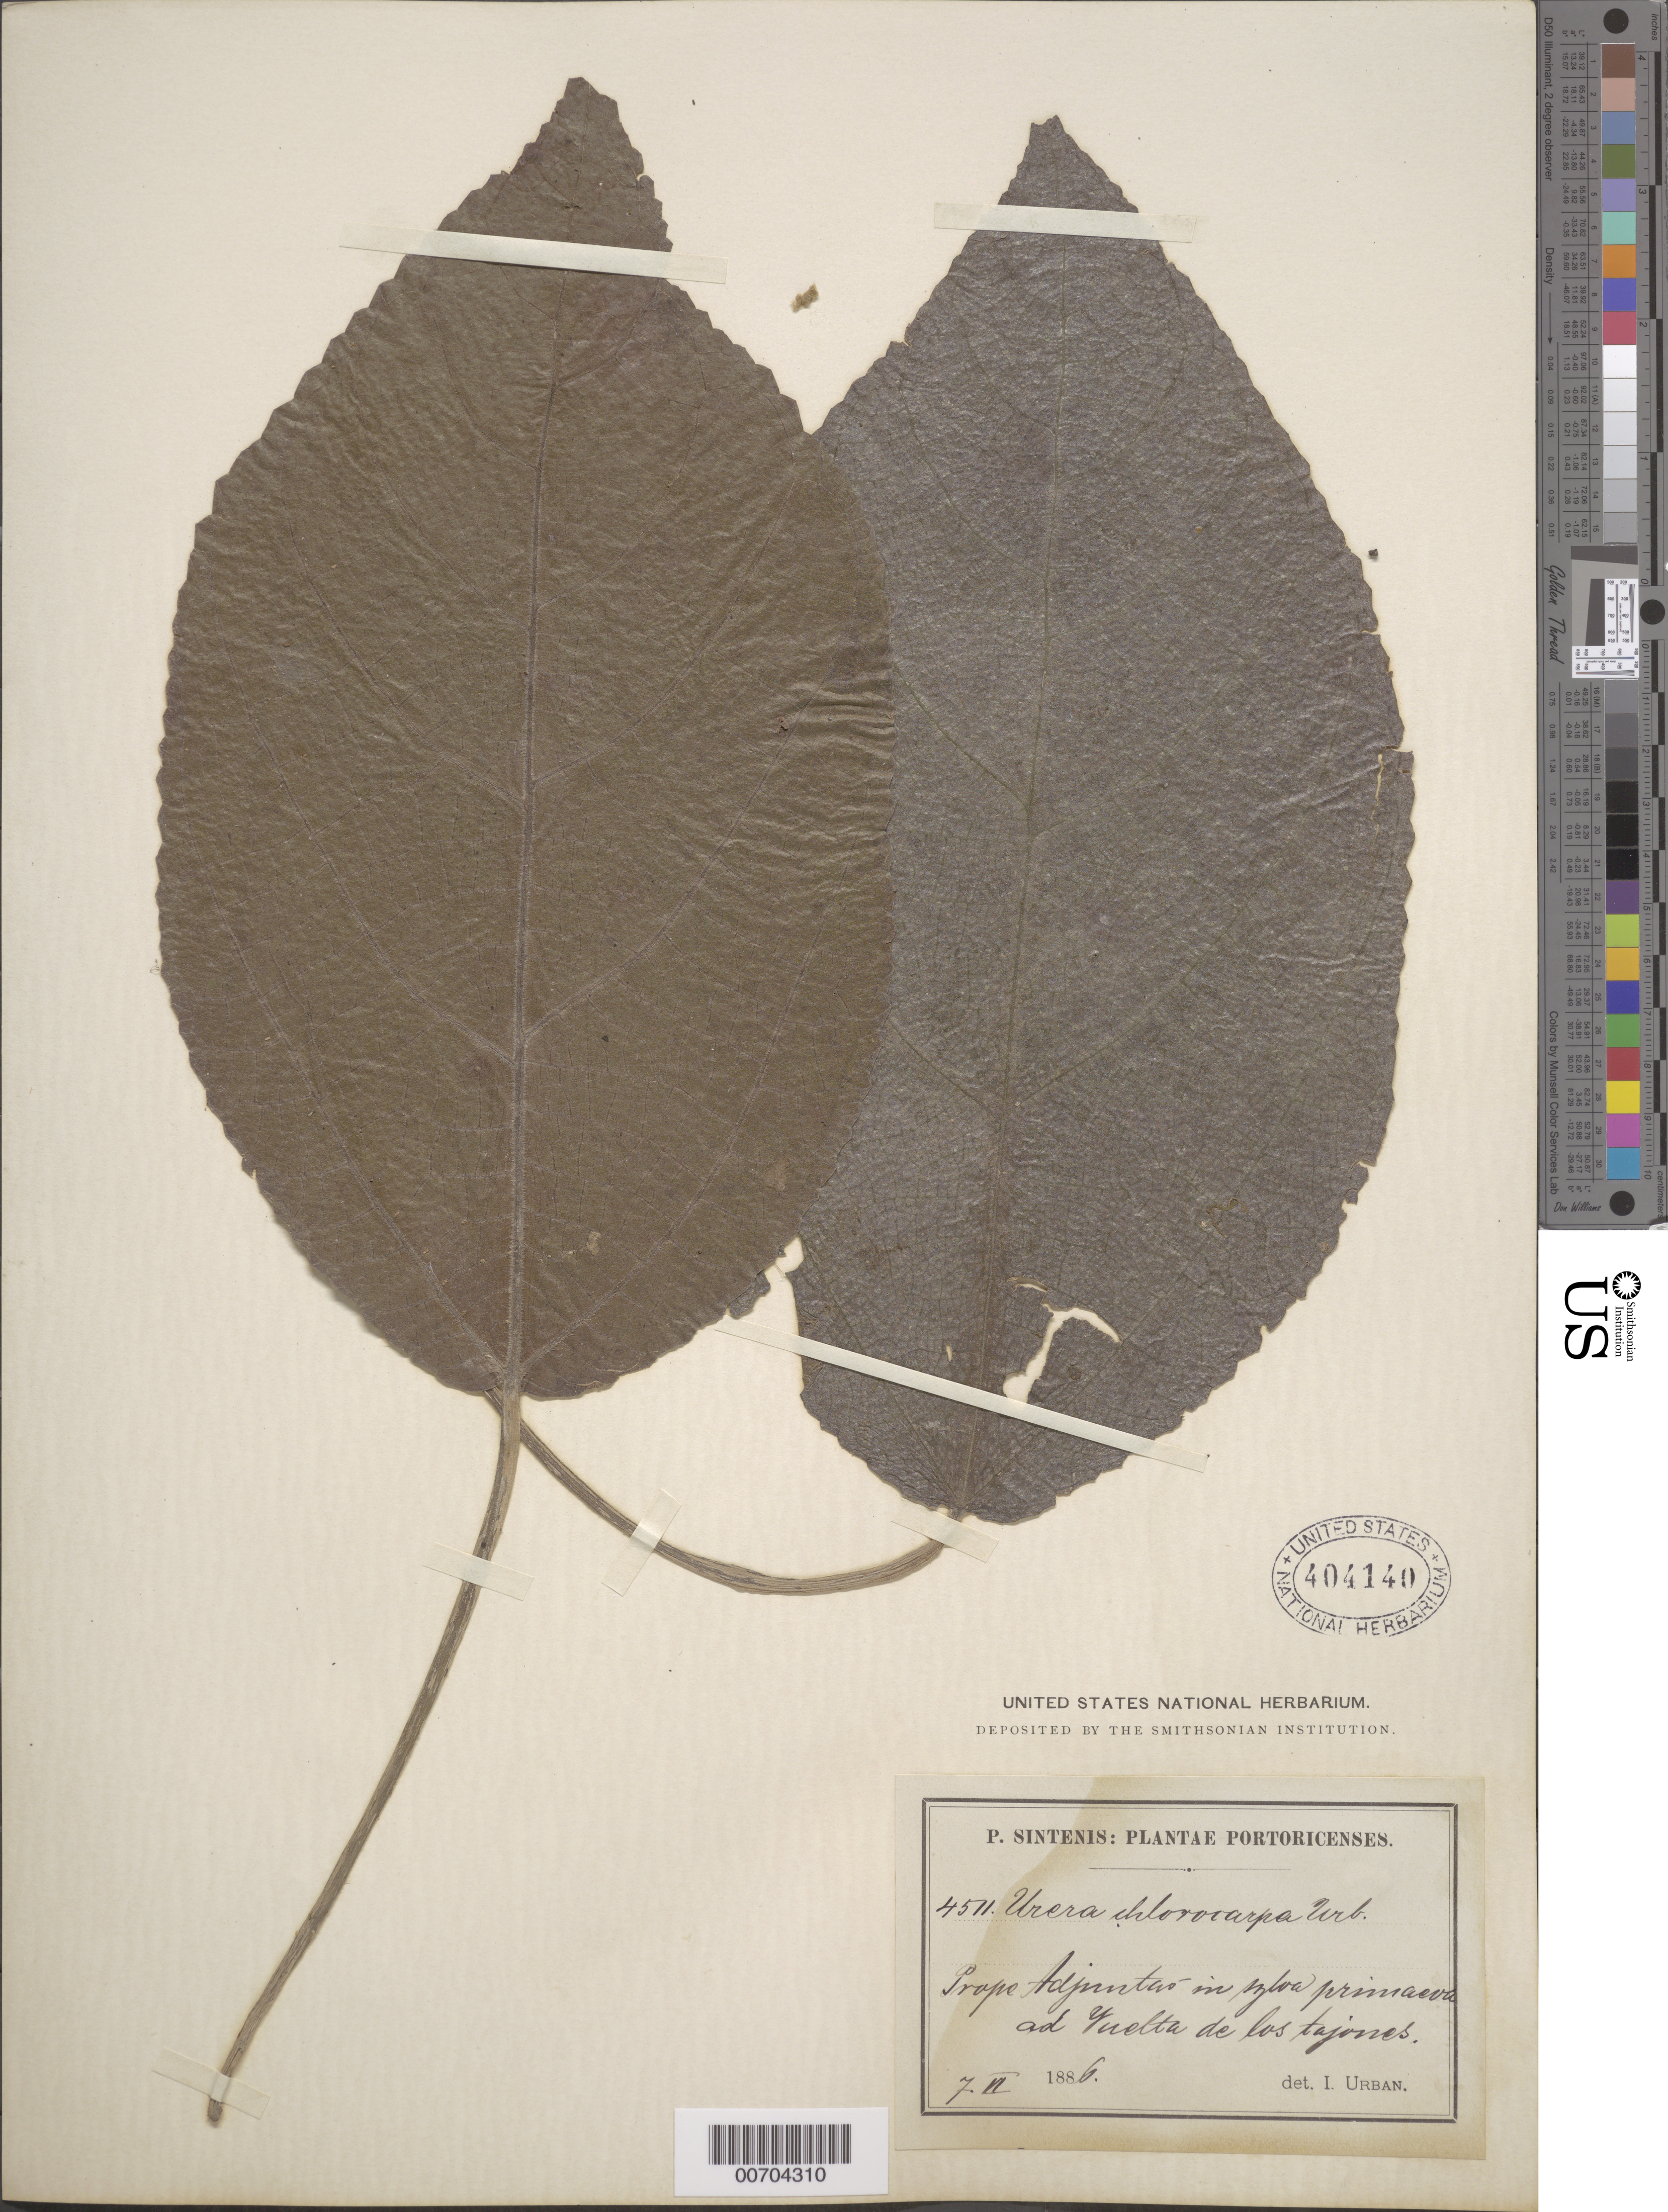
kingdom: Plantae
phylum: Tracheophyta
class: Magnoliopsida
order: Rosales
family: Urticaceae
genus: Urera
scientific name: Urera chlorocarpa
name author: Urb.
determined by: Urban, Ignatz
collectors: P. Sintenis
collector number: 4511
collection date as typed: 07 Jun 1886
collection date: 1886-06-07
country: Puerto Rico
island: Greater Antilles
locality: Prope Adjuntas in sylva primaeva ad Yuelta de los tajones.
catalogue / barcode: US 404140